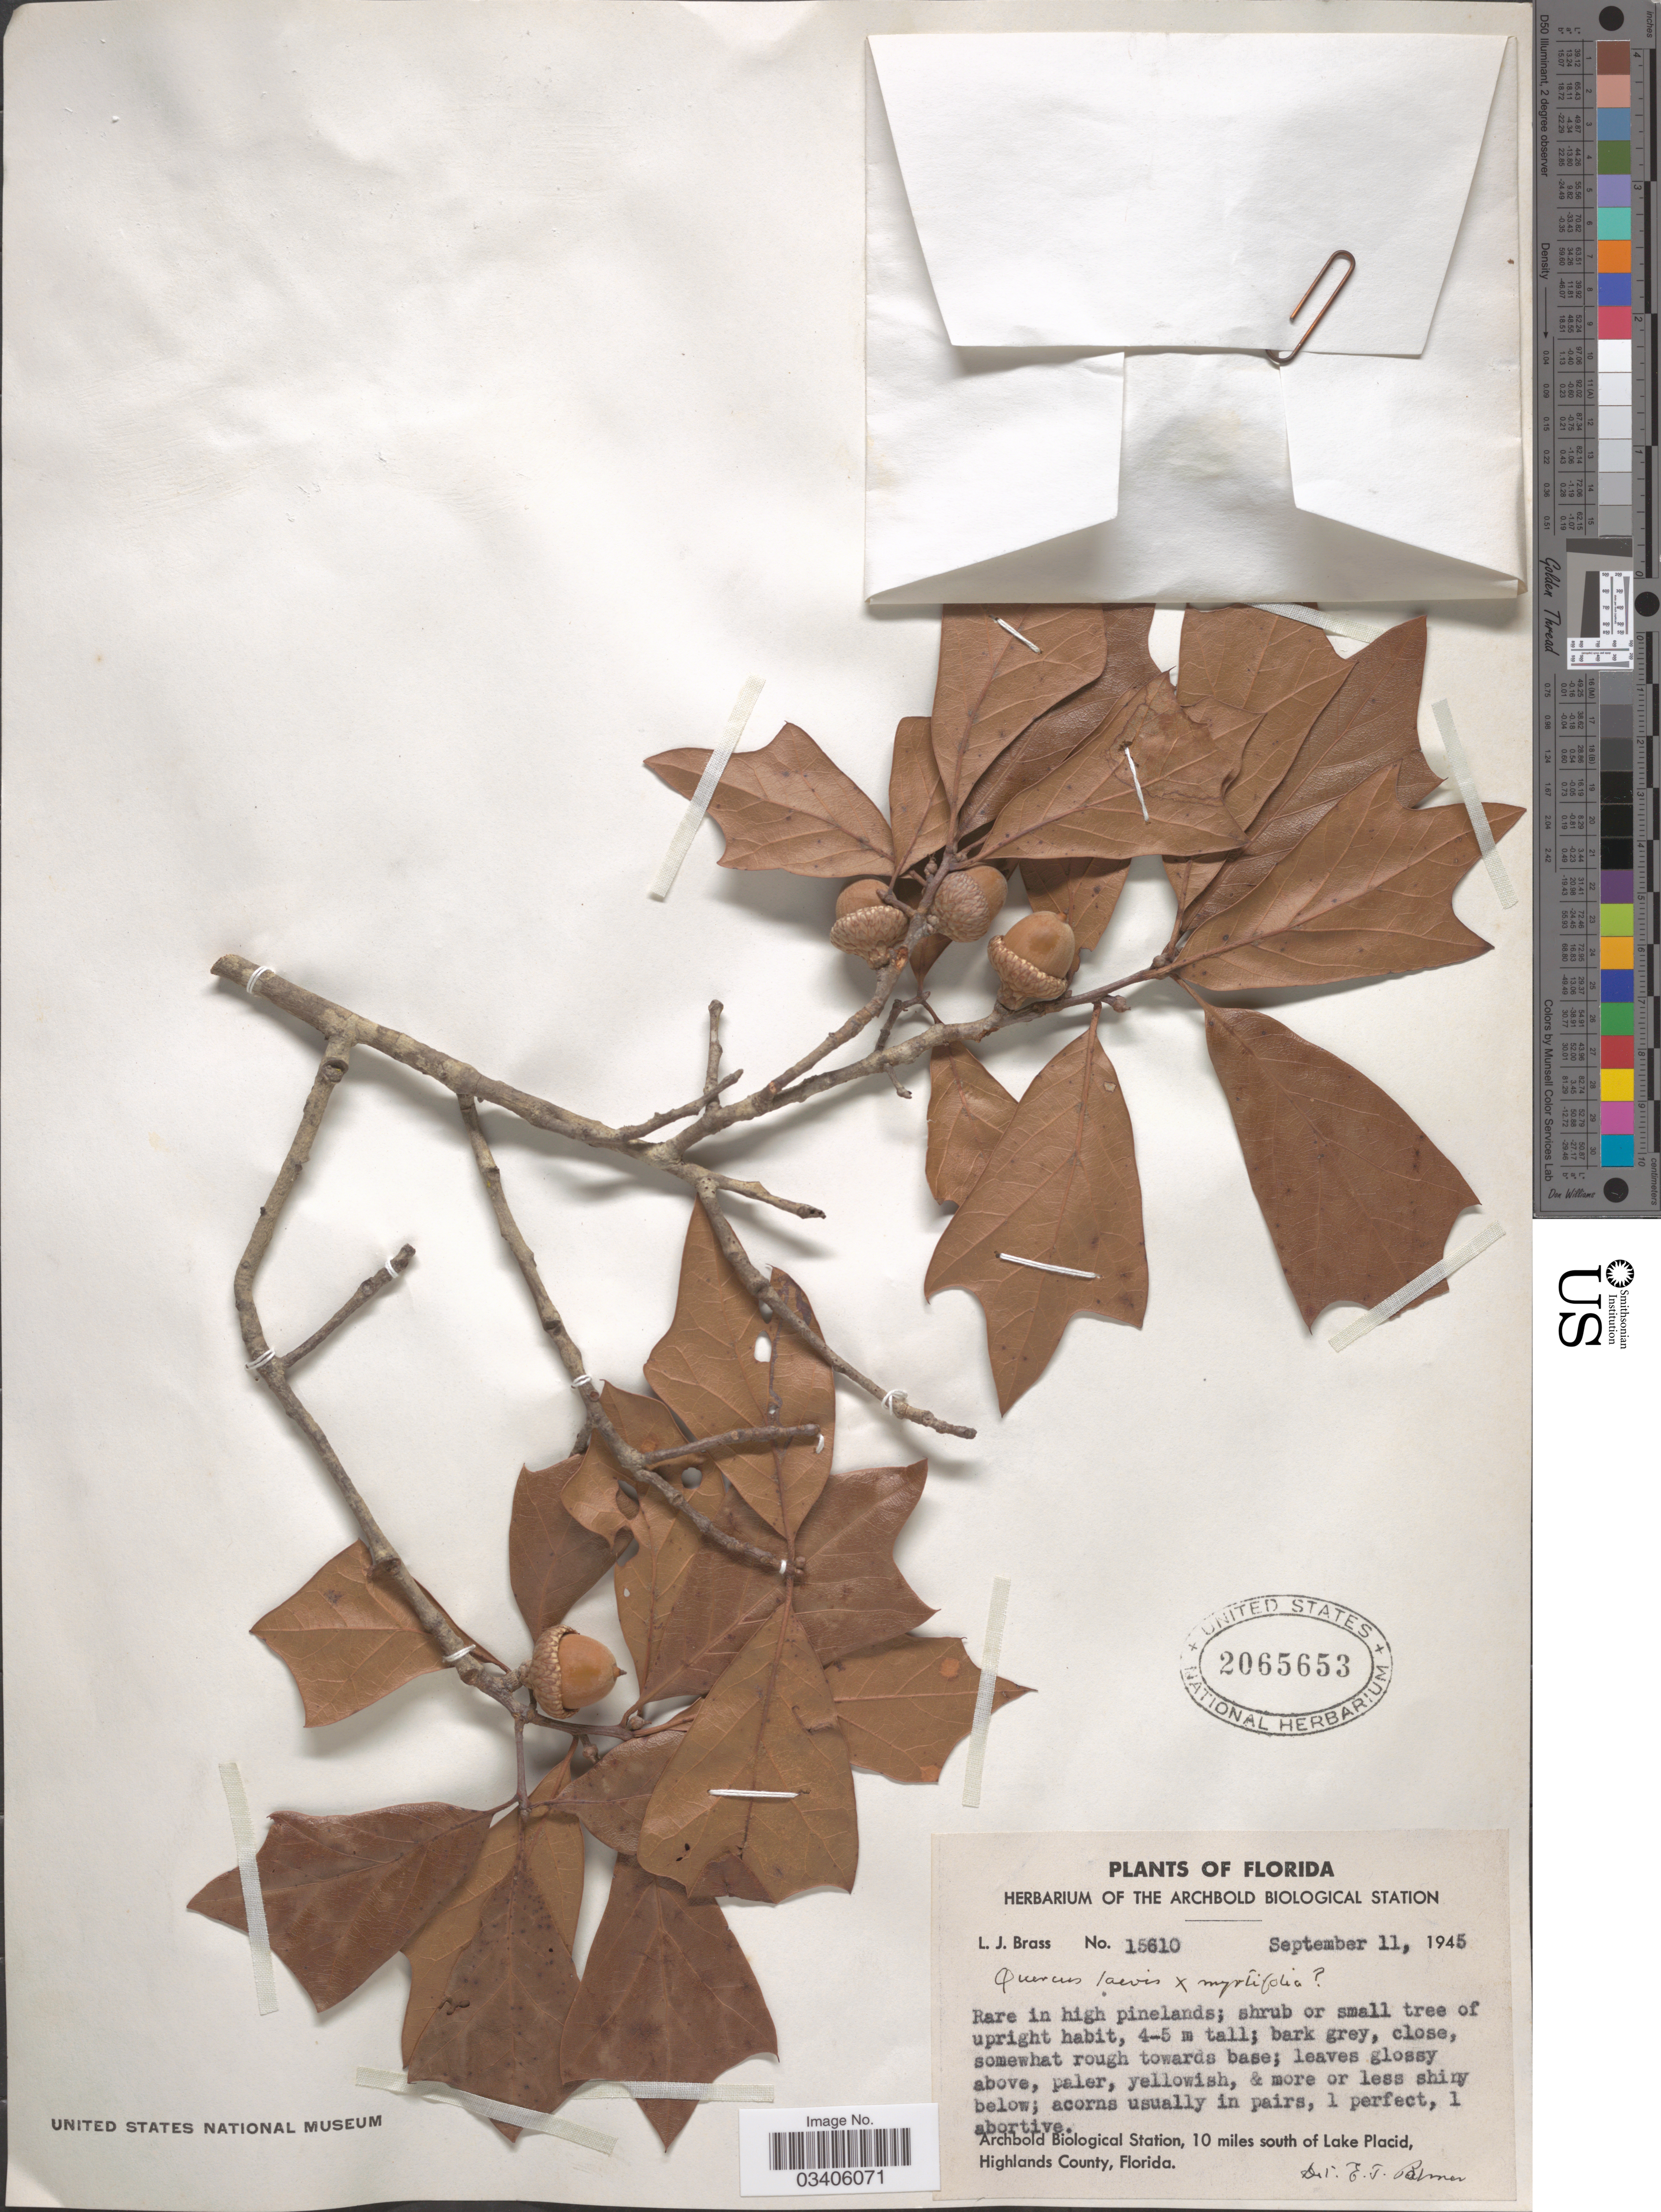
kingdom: Plantae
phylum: Tracheophyta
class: Magnoliopsida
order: Fagales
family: Fagaceae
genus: Quercus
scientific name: Quercus laevis x Q. myrtifolia Willd.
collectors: L. J. Brass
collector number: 15610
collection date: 1945-09-11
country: United States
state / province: Florida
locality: Archbold Biological Station, 10 miles south of Lake Placid, Highlands County.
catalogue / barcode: US 2065653